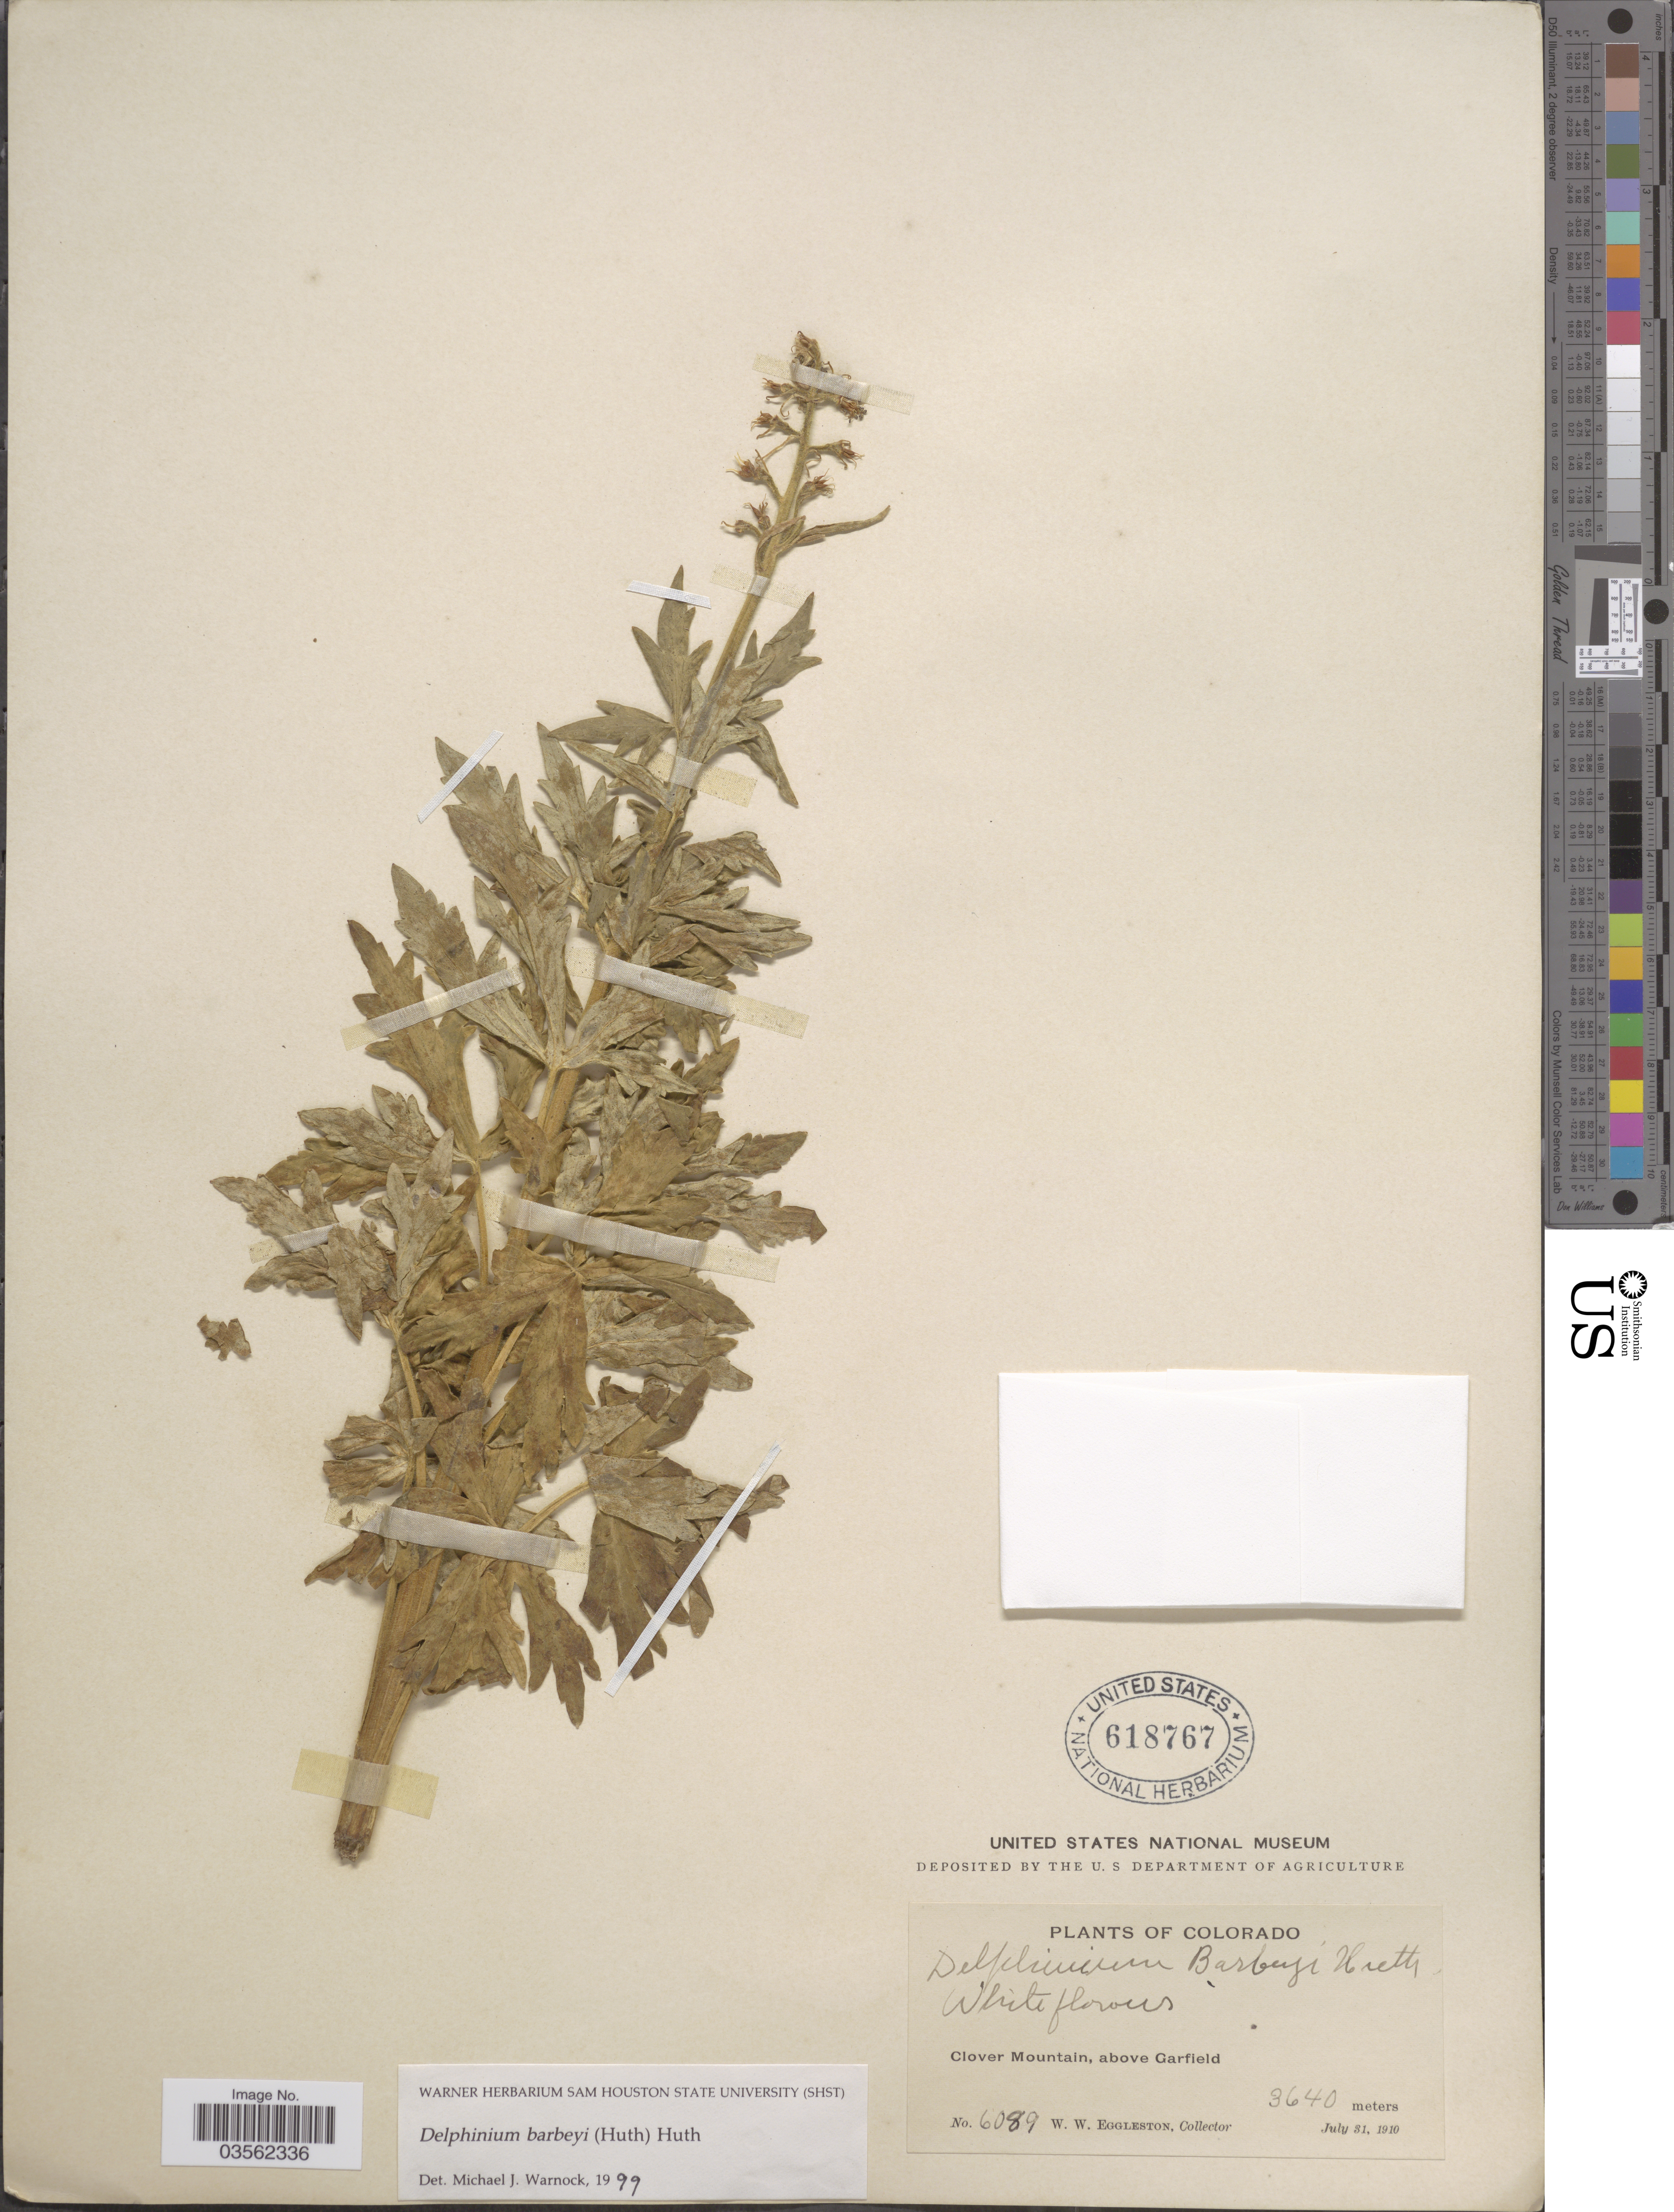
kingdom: Plantae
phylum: Tracheophyta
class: Magnoliopsida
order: Ranunculales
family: Ranunculaceae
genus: Delphinium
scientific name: Delphinium barbeyi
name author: (Huth) Huth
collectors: W. W. Eggleston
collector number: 6089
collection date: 1910-07-31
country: United States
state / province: Colorado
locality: Clover Mountain, above Garfield.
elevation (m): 3640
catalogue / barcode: US 618767